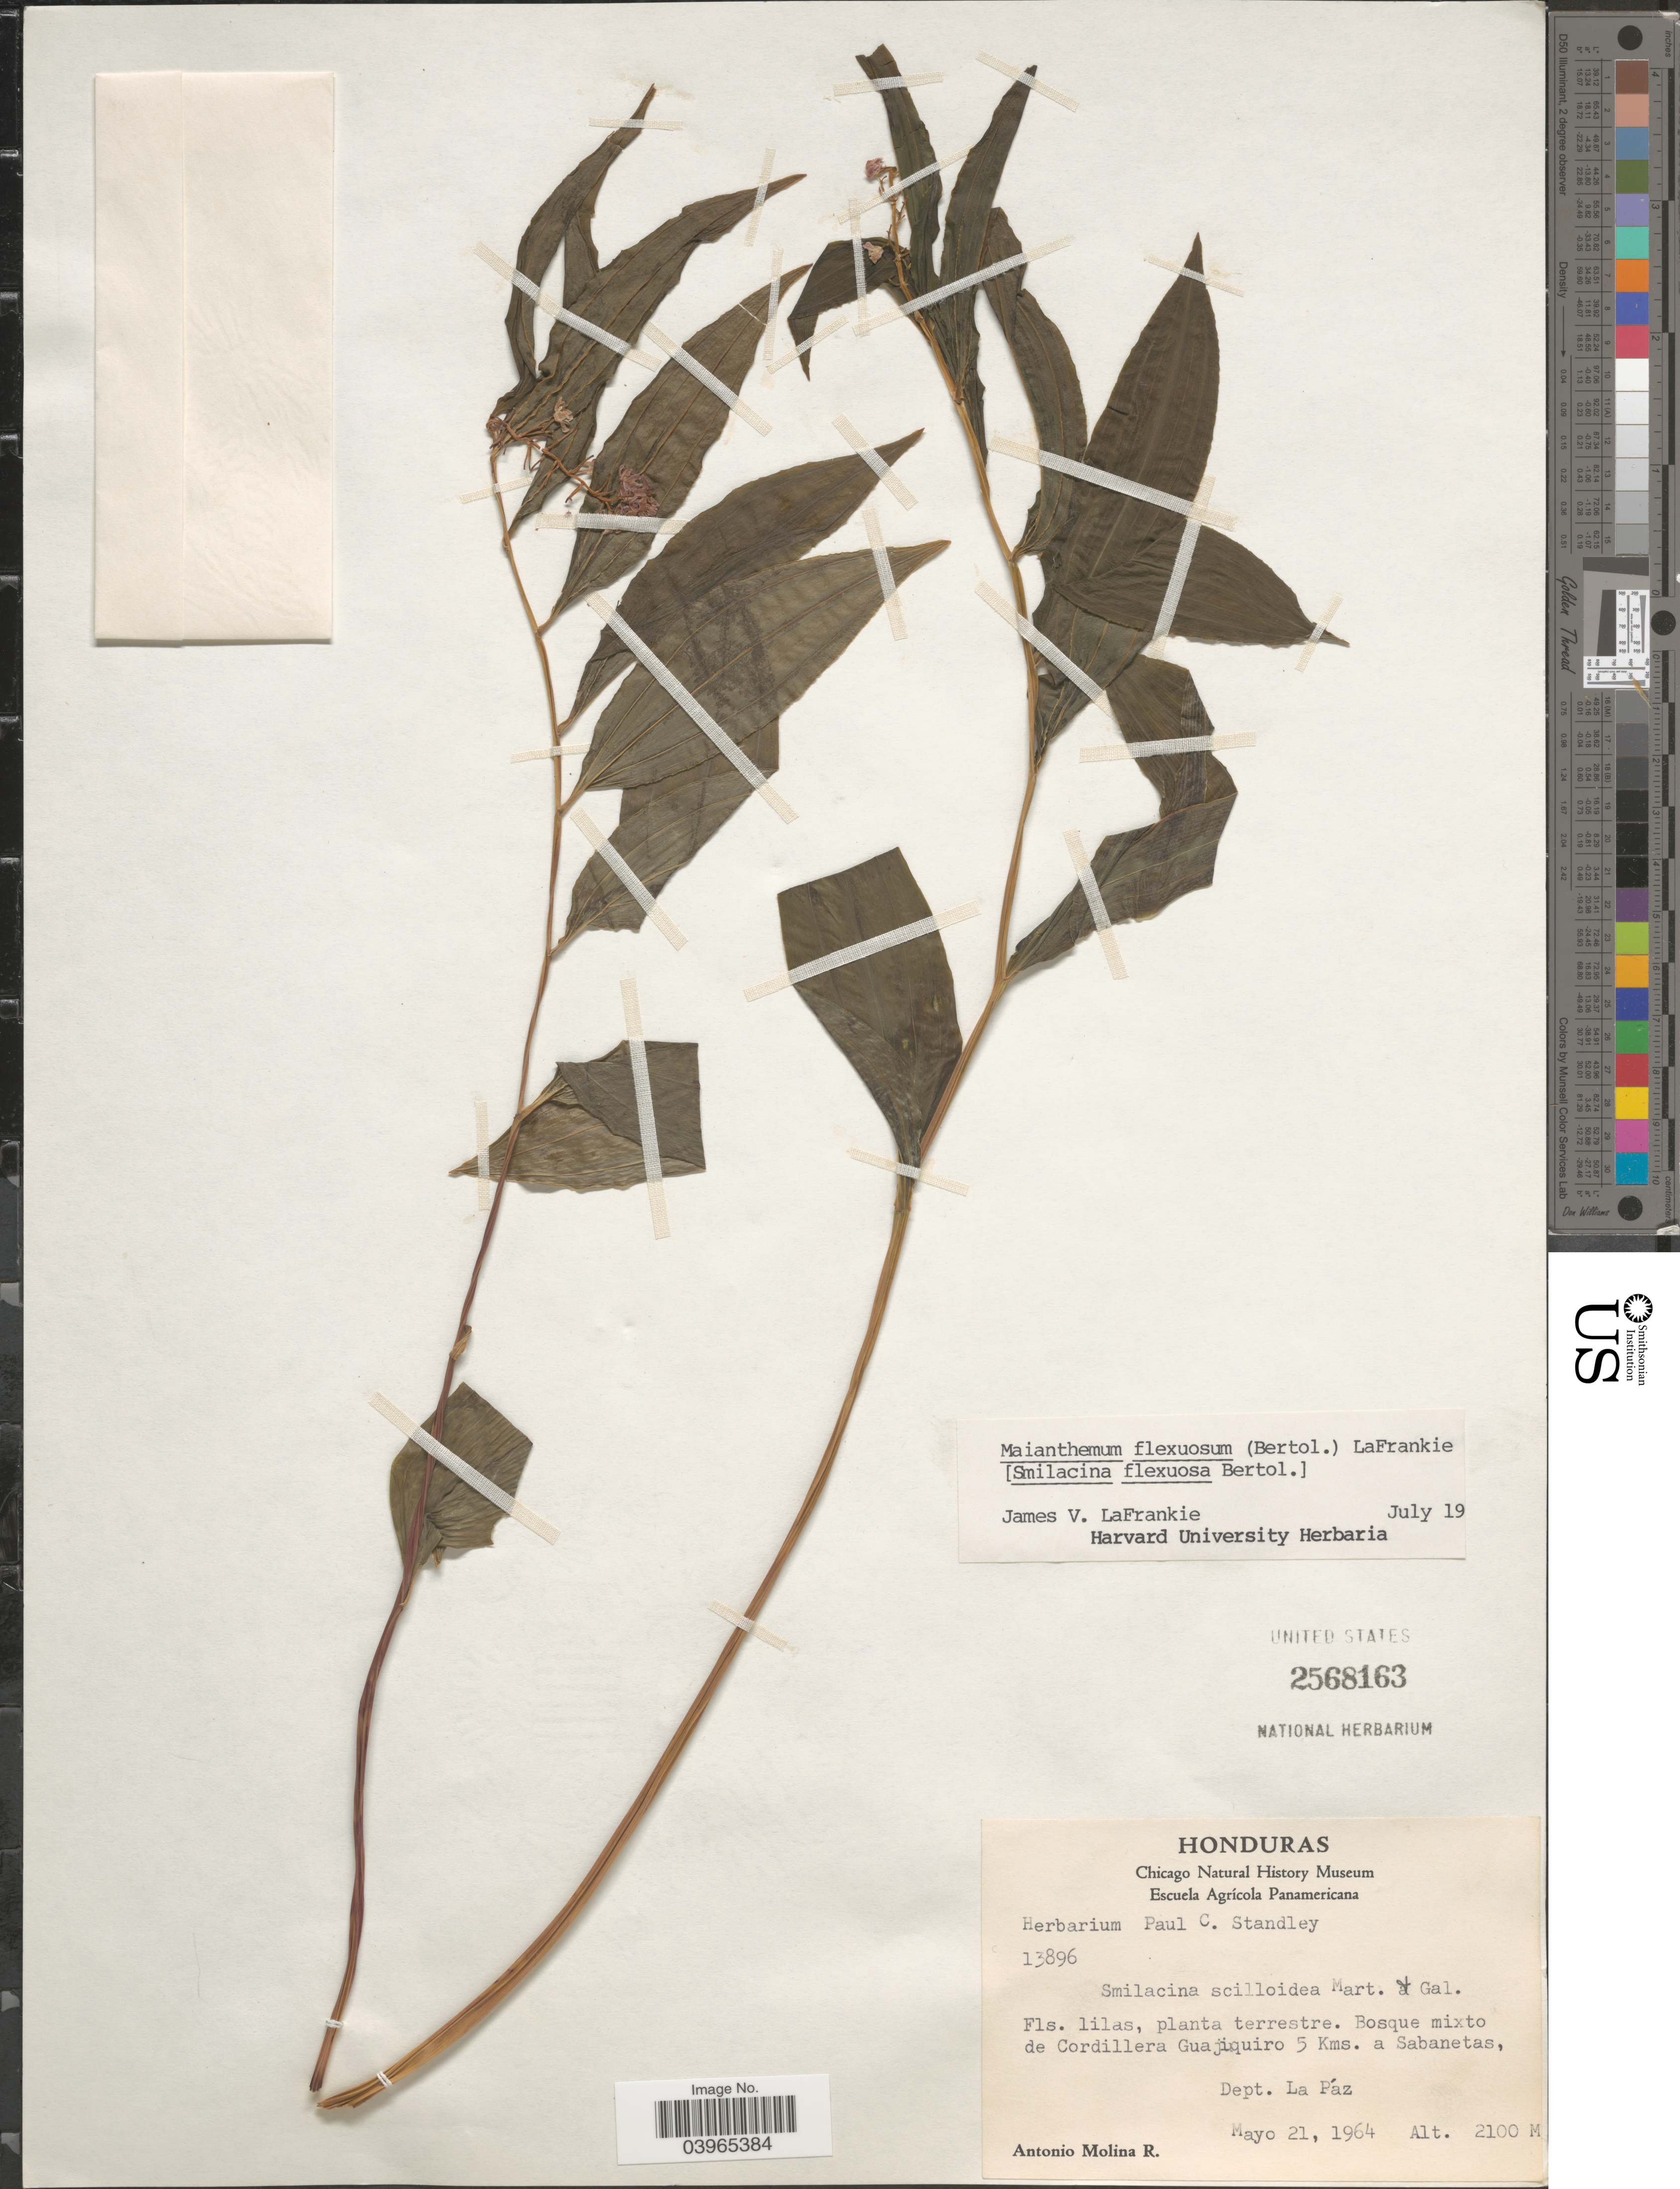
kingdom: Plantae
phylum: Tracheophyta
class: Liliopsida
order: Asparagales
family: Asparagaceae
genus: Maianthemum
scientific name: Maianthemum flexuosum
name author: (Bertol.) LaFrankie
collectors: A. Molina R.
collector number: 13896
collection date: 1964-05-21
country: Honduras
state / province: La Paz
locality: Bosque mixto de Cordillera Guajiquiro 5 Kms. a Sabanetas, Dept. La Páz.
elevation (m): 2100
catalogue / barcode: US 2568163